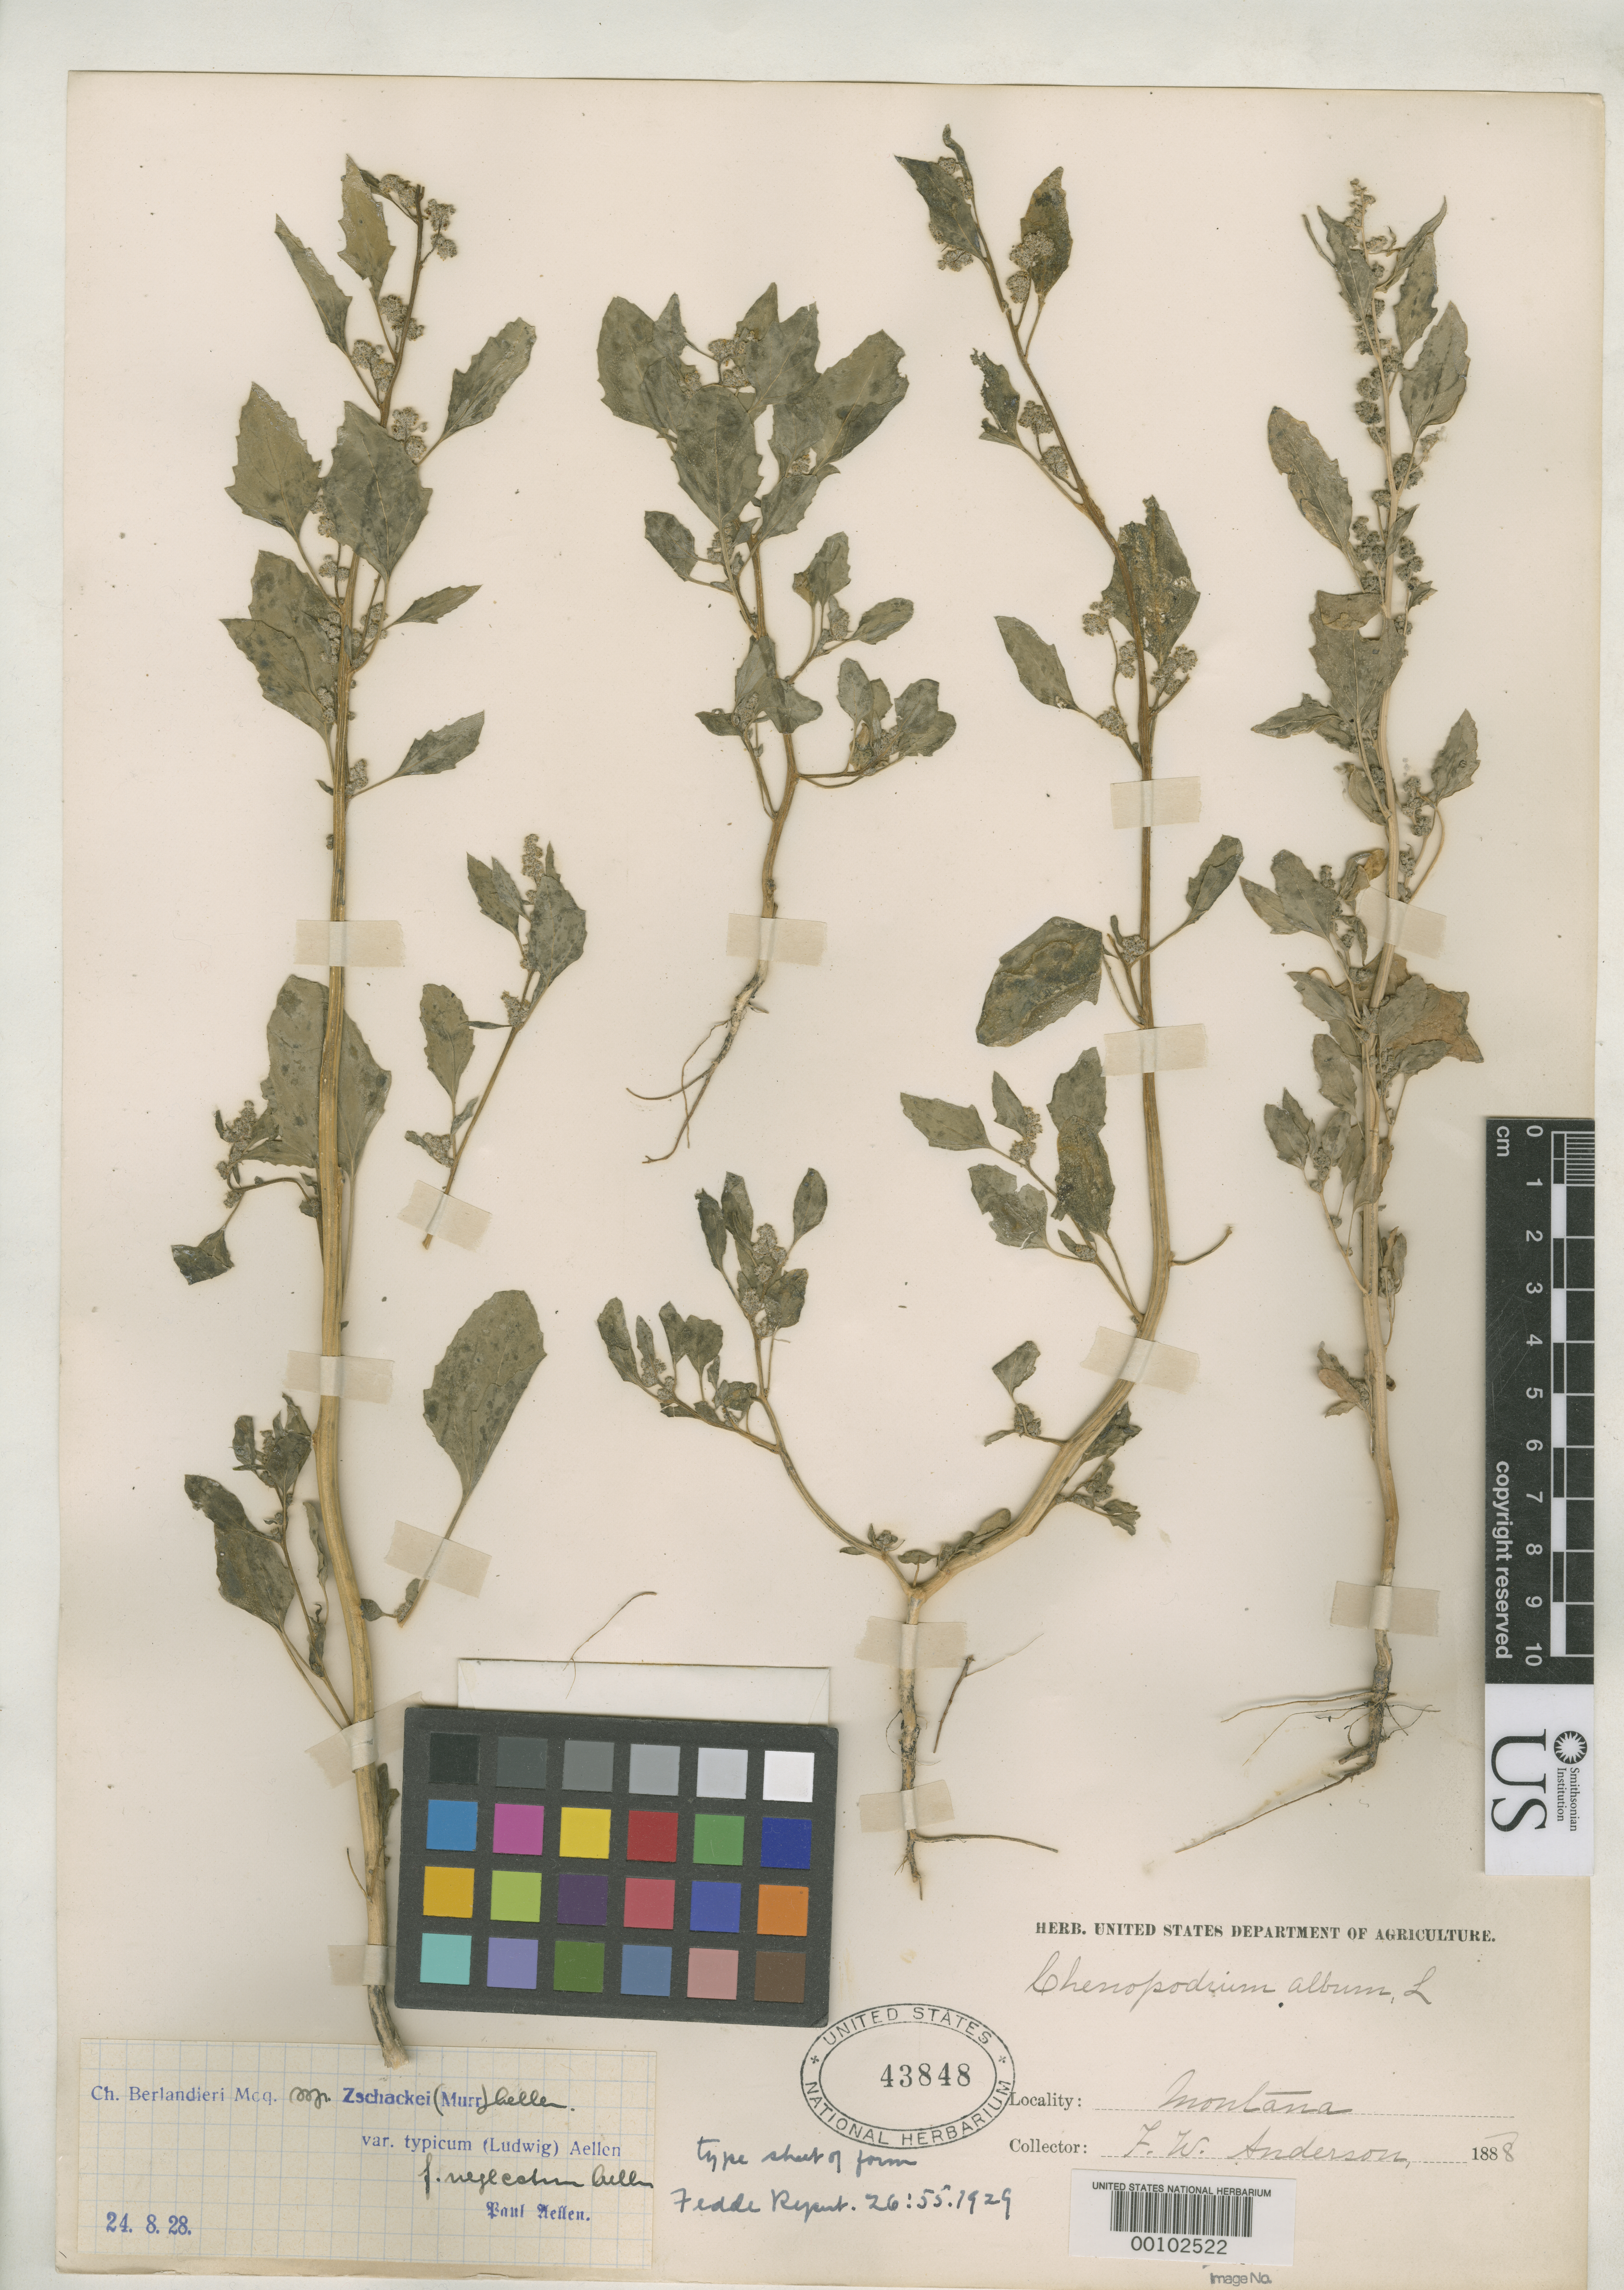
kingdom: Plantae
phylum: Tracheophyta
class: Magnoliopsida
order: Caryophyllales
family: Amaranthaceae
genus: Chenopodium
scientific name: Chenopodium berlandieri f. neglectum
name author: Aellen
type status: Syntype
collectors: F. W. Anderson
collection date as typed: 1888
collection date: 1888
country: United States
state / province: Montana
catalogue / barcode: US 43848